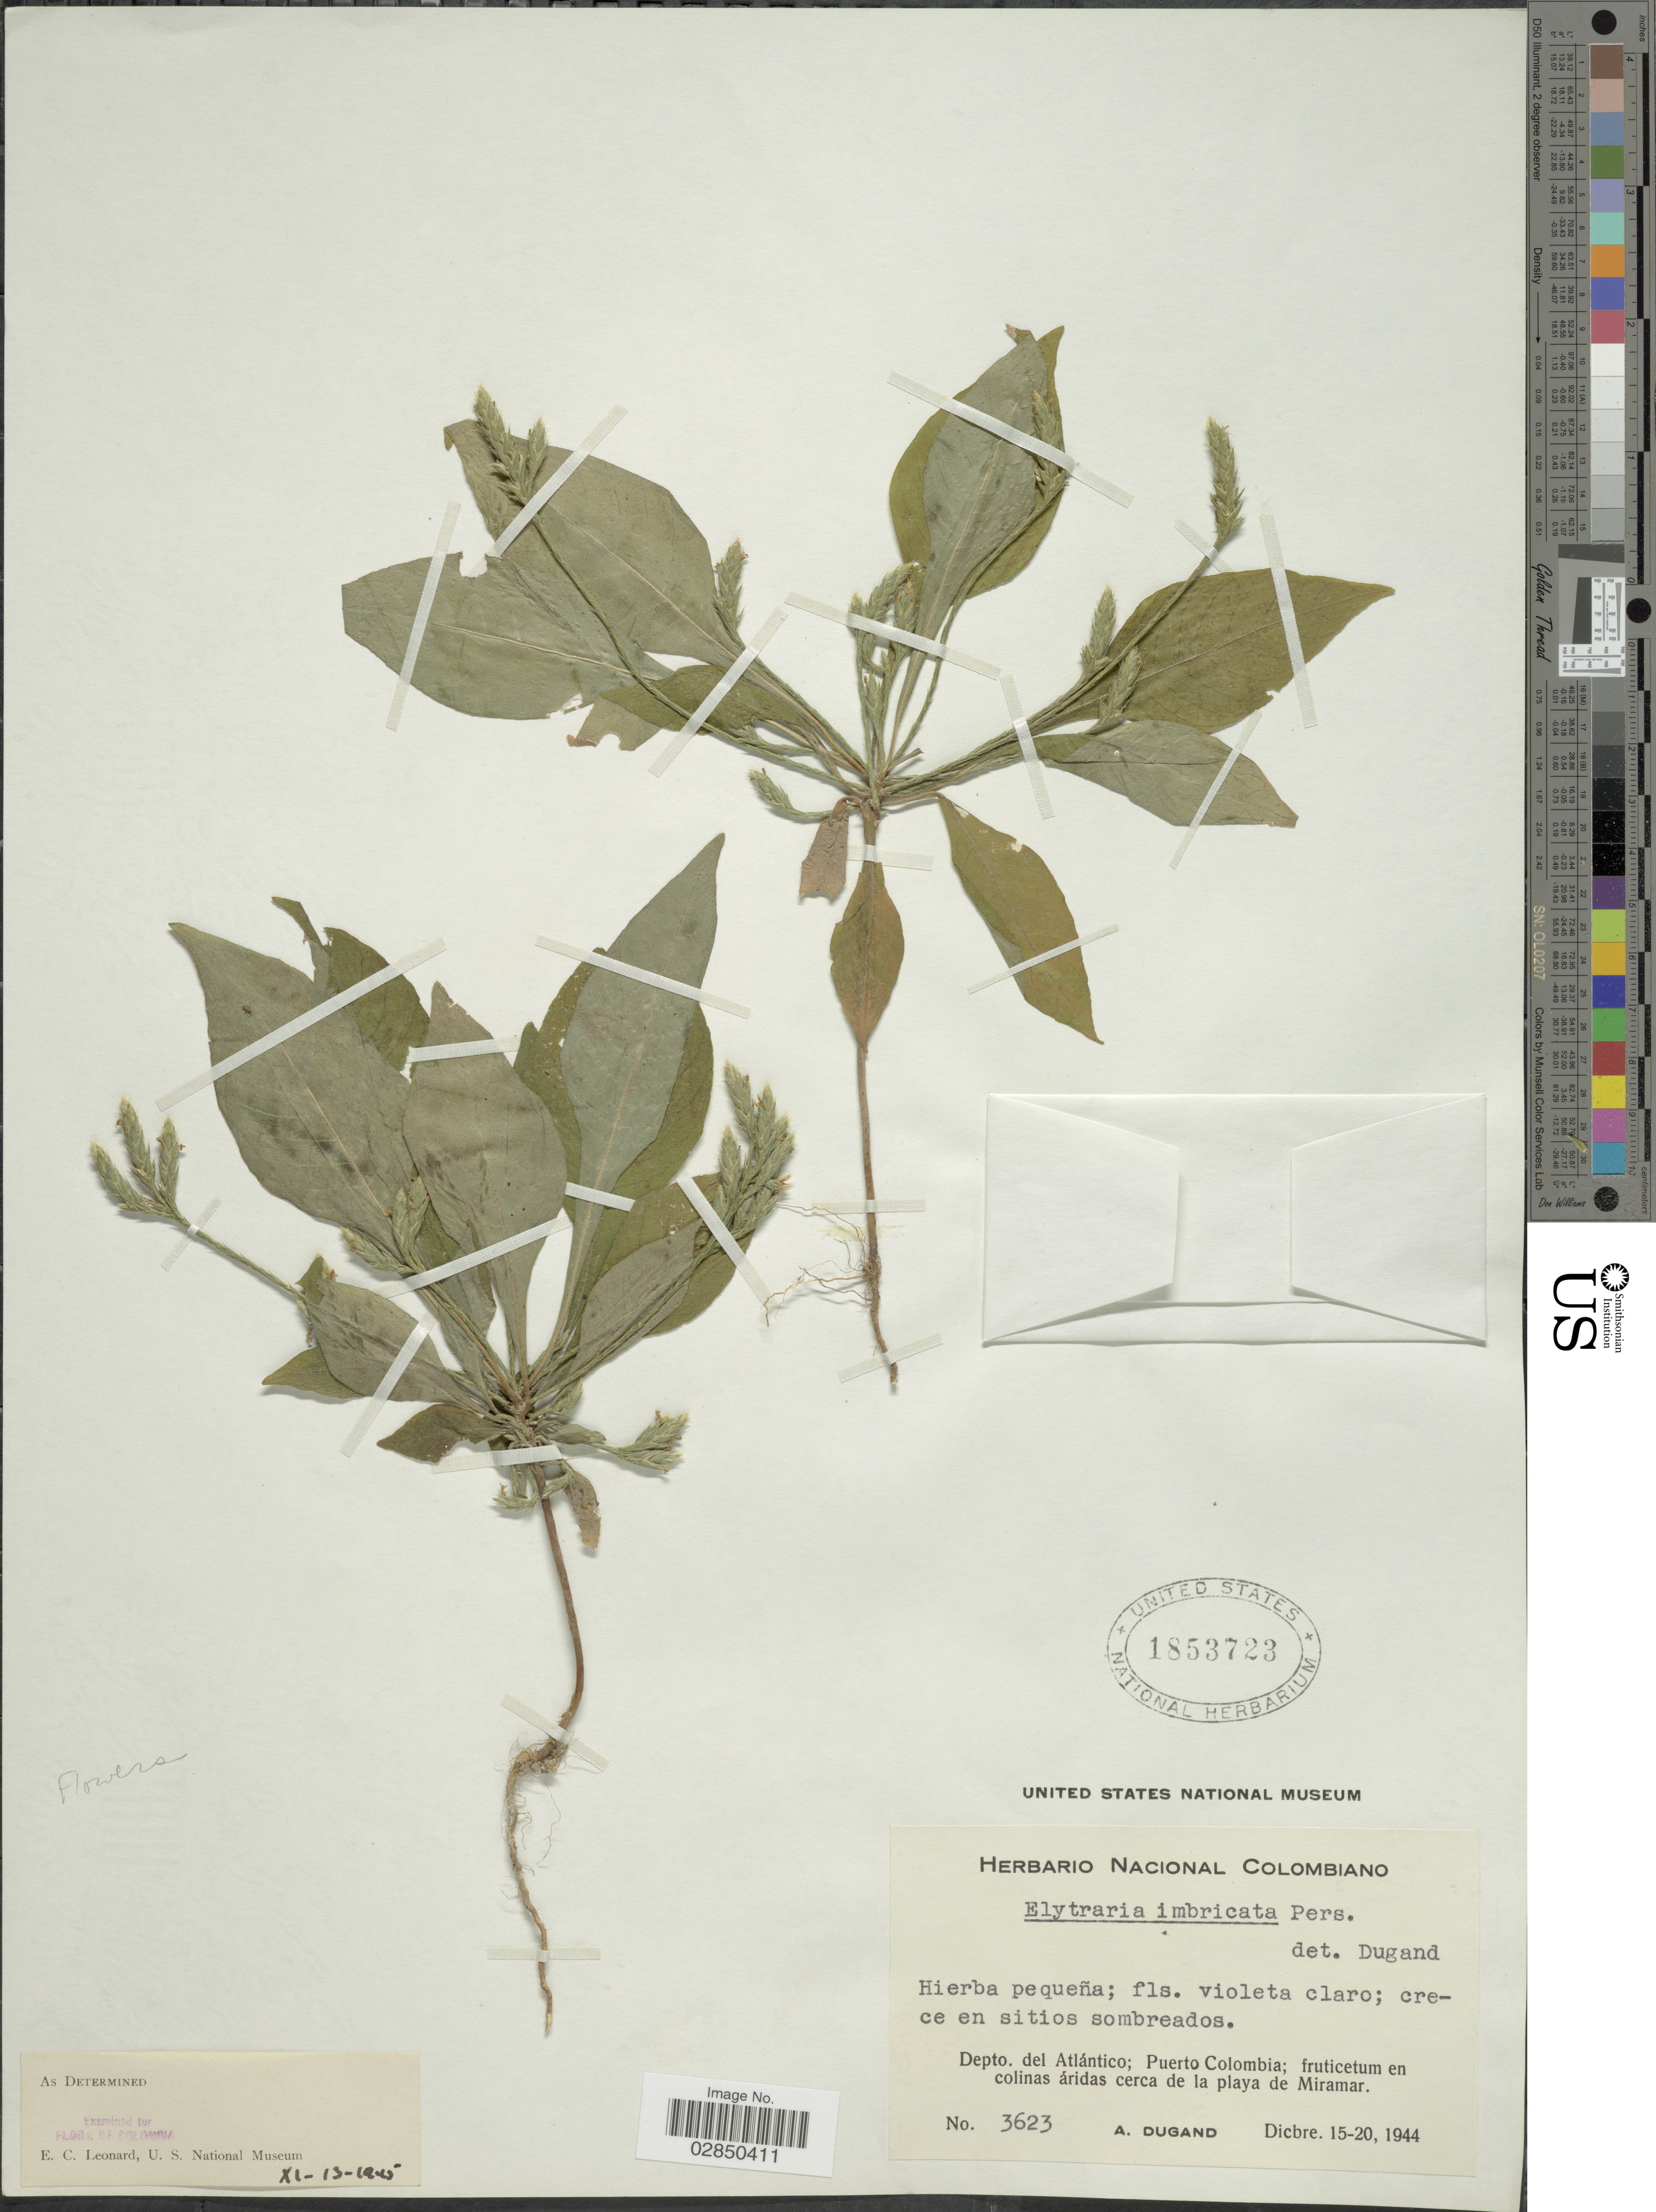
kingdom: Plantae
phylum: Tracheophyta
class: Magnoliopsida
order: Lamiales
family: Acanthaceae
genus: Elytraria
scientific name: Elytraria imbricata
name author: (Vahl) Pers.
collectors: A. Dugand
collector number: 3623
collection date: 1944-12-15/1944-12-20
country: Colombia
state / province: Atlántico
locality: Depto. del Atlántico; Puerto Colombia; áridas cerca de la playa de Miramar.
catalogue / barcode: US 1853723